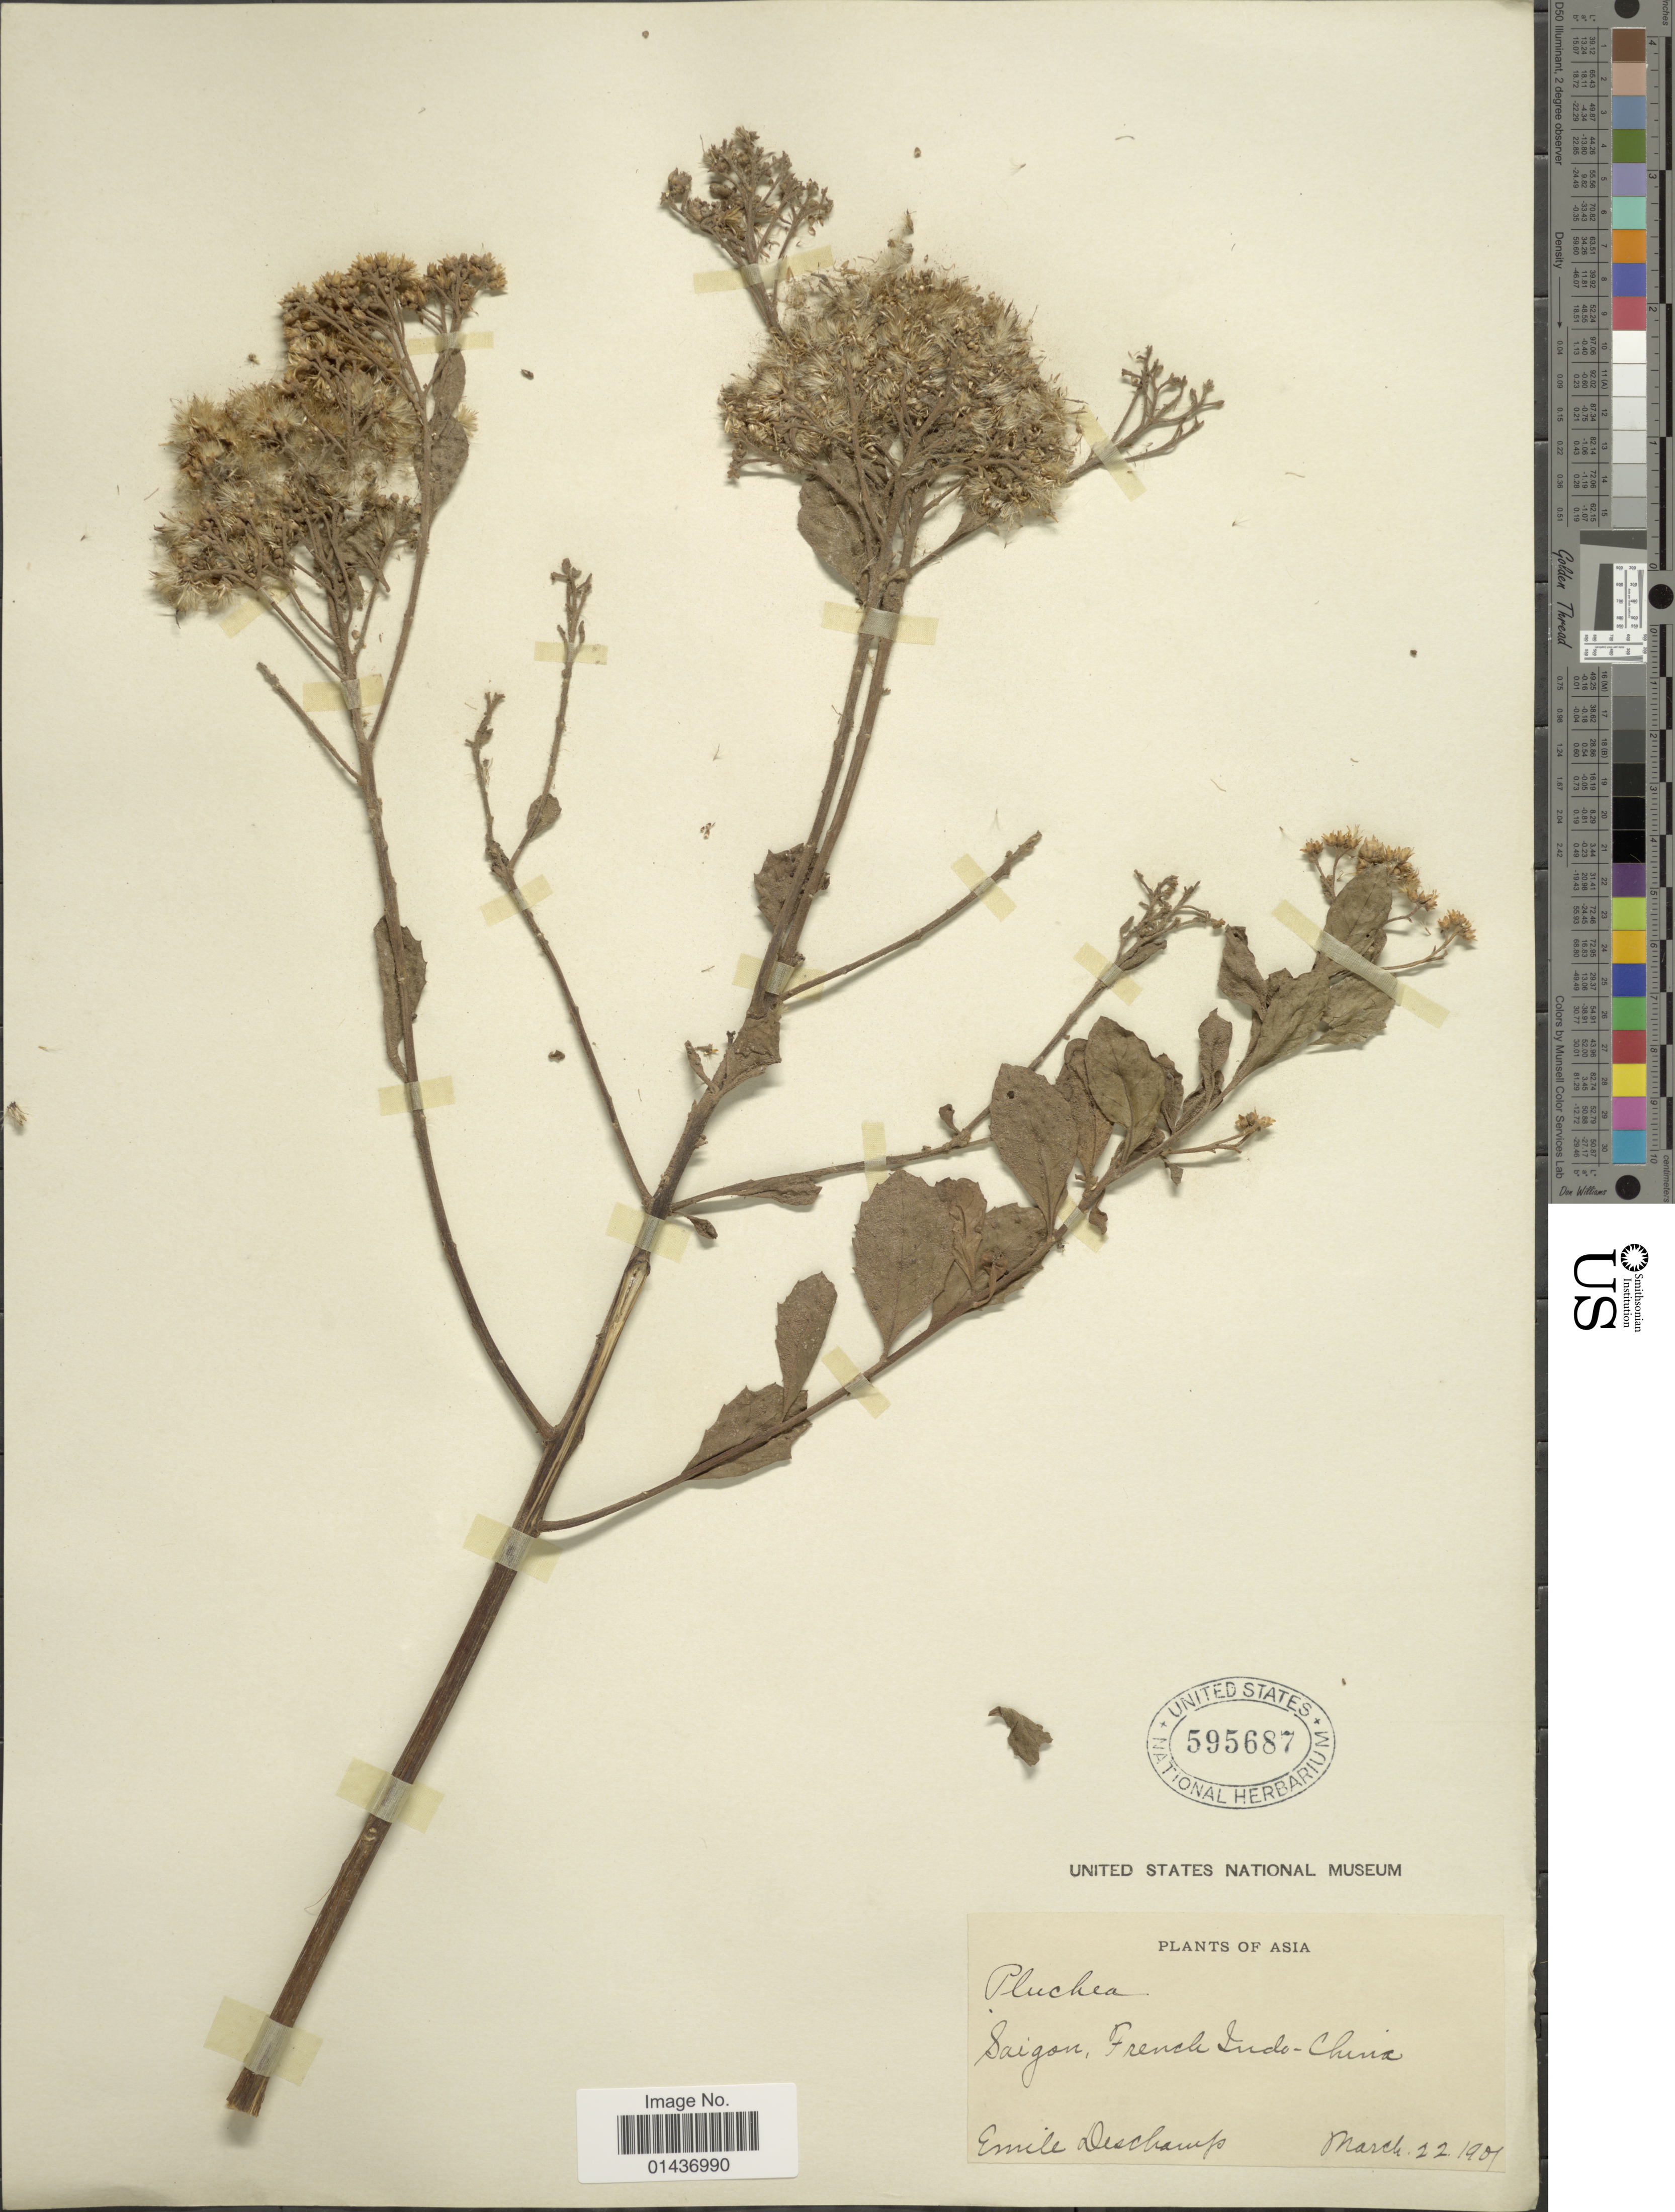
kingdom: Plantae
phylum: Tracheophyta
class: Magnoliopsida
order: Asterales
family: Asteraceae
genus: Pluchea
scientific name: Pluchea indica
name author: (L.) Less.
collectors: E. Deschamps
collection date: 1901-03-22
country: Vietnam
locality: Asia, Saigon, French Indo-China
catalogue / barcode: US 595687